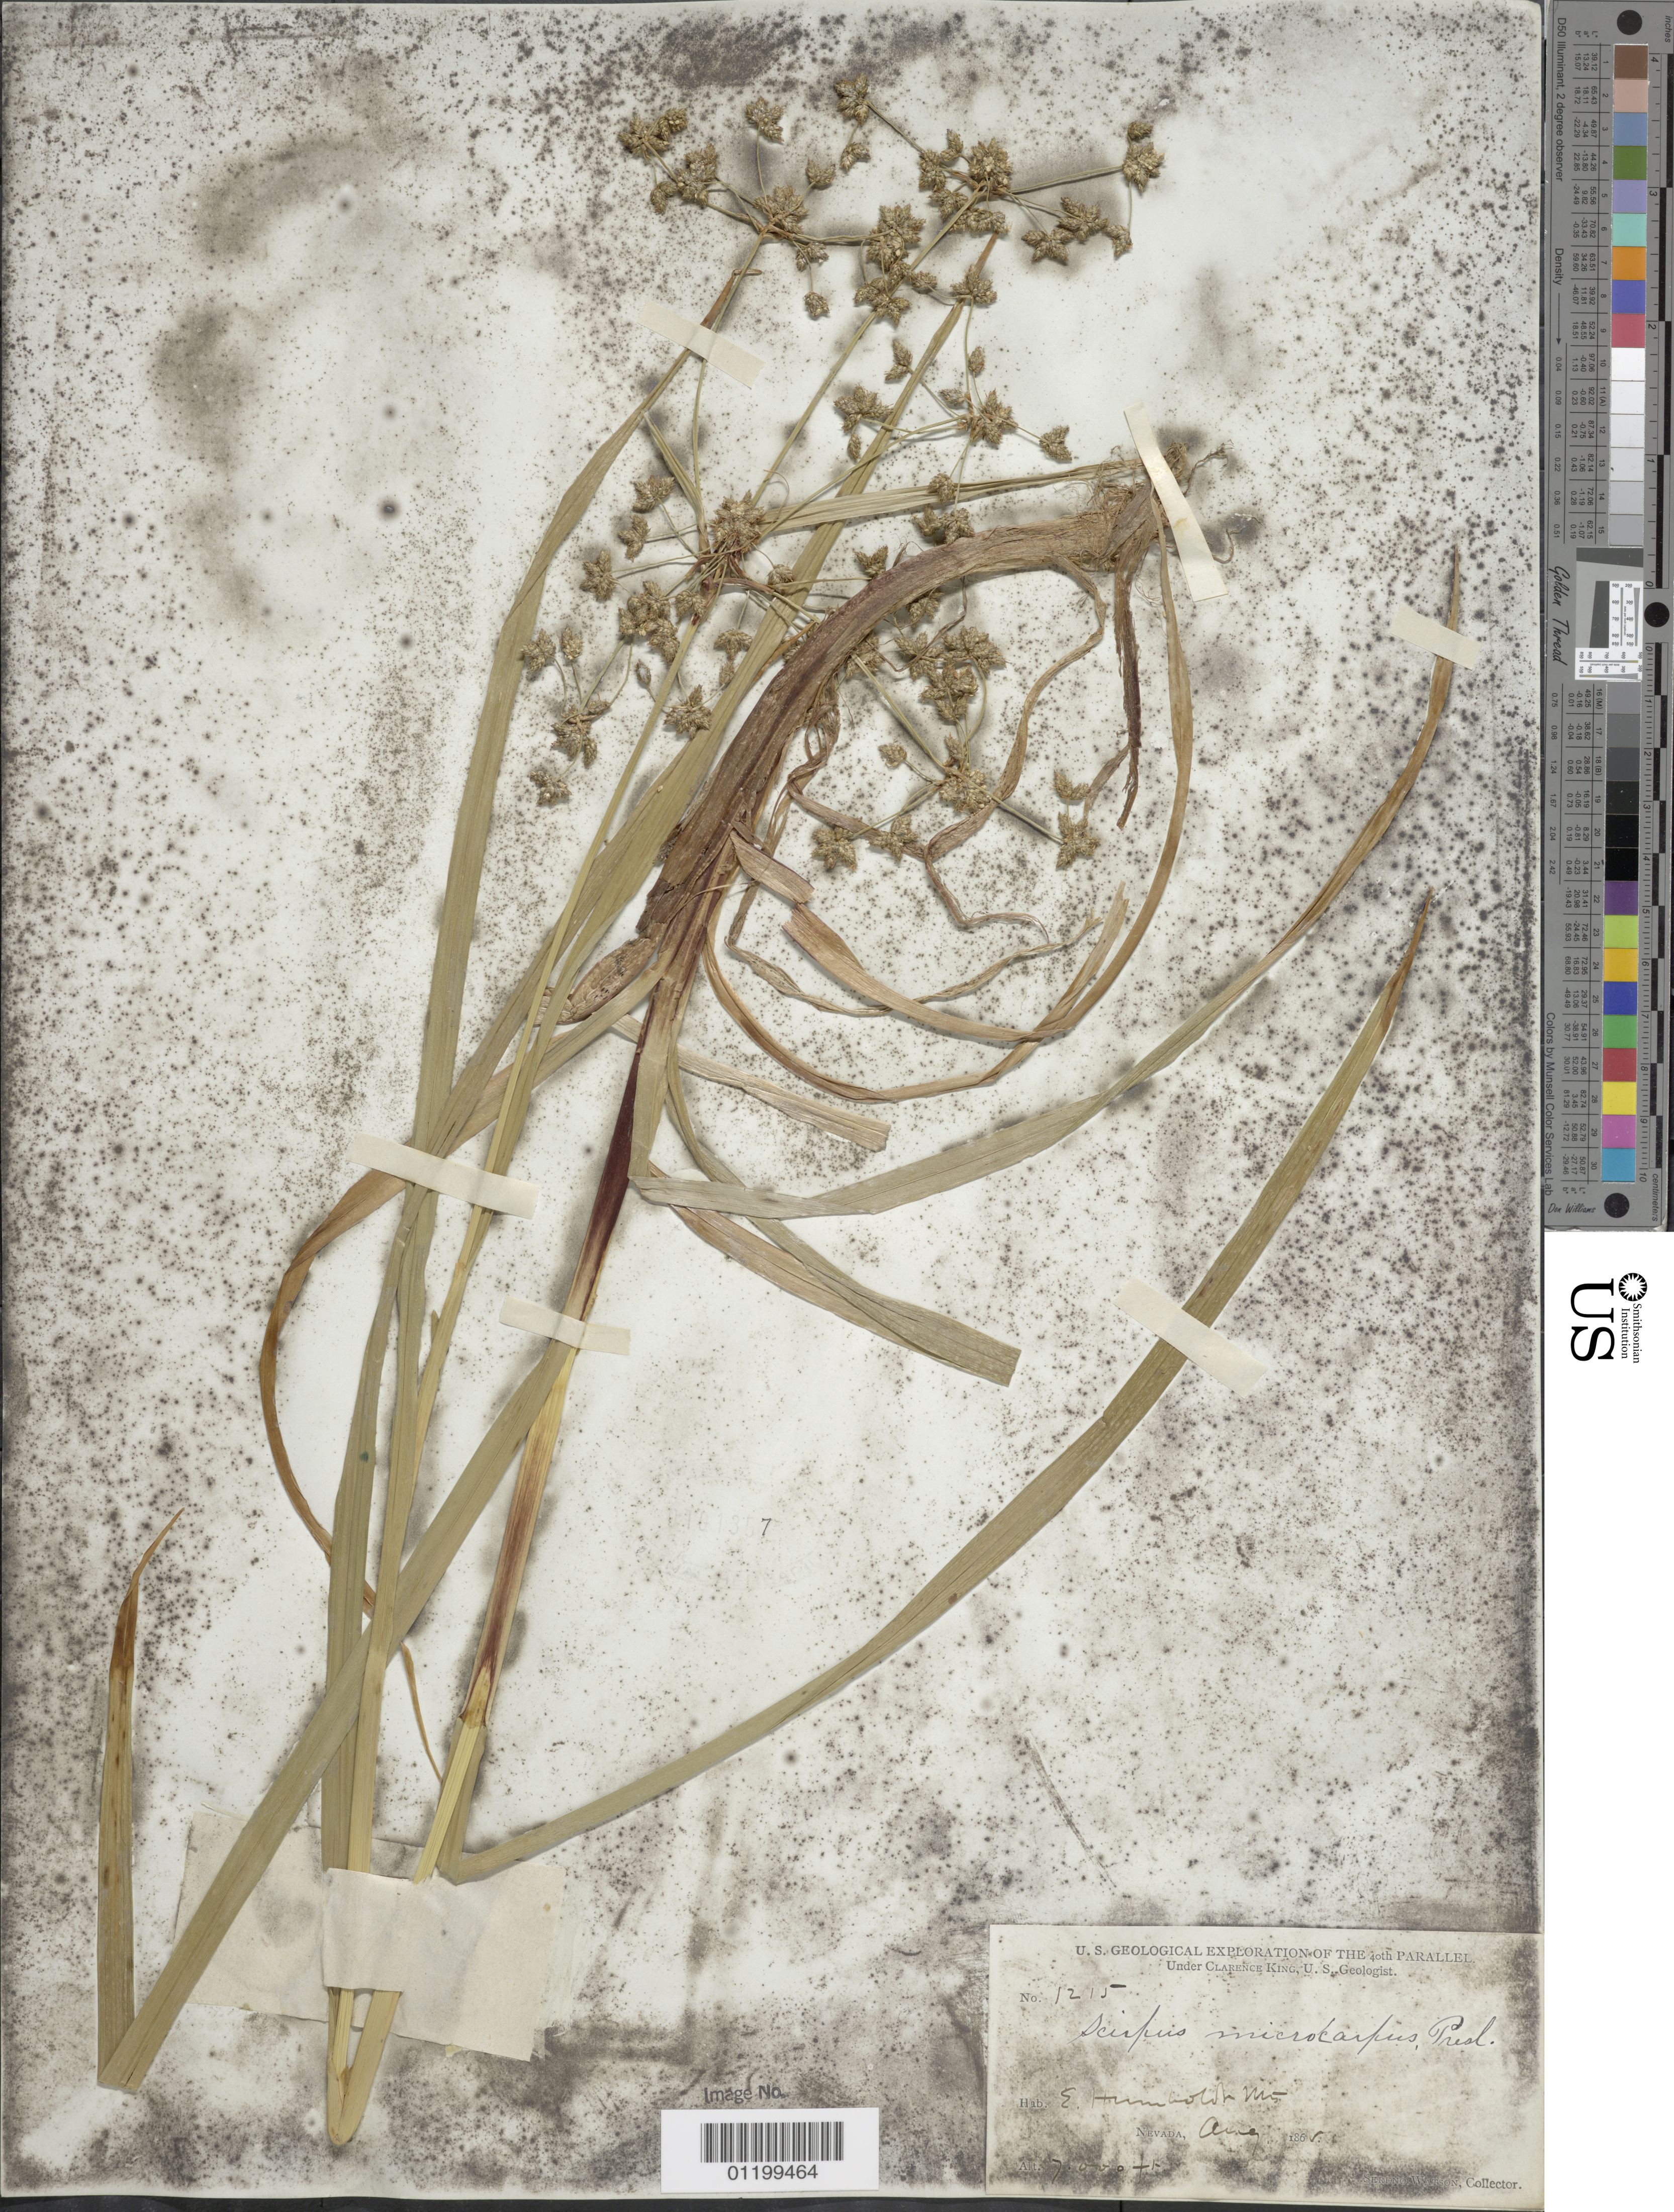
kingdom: Plantae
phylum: Tracheophyta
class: Liliopsida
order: Poales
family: Cyperaceae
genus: Scirpus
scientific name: Scirpus microcarpus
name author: J. Presl & C. Presl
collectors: S. Watson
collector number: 1215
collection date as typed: Aug 1868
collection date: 1868-08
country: United States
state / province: Nevada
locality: E. Humboldt Mts.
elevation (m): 2134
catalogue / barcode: US 101357